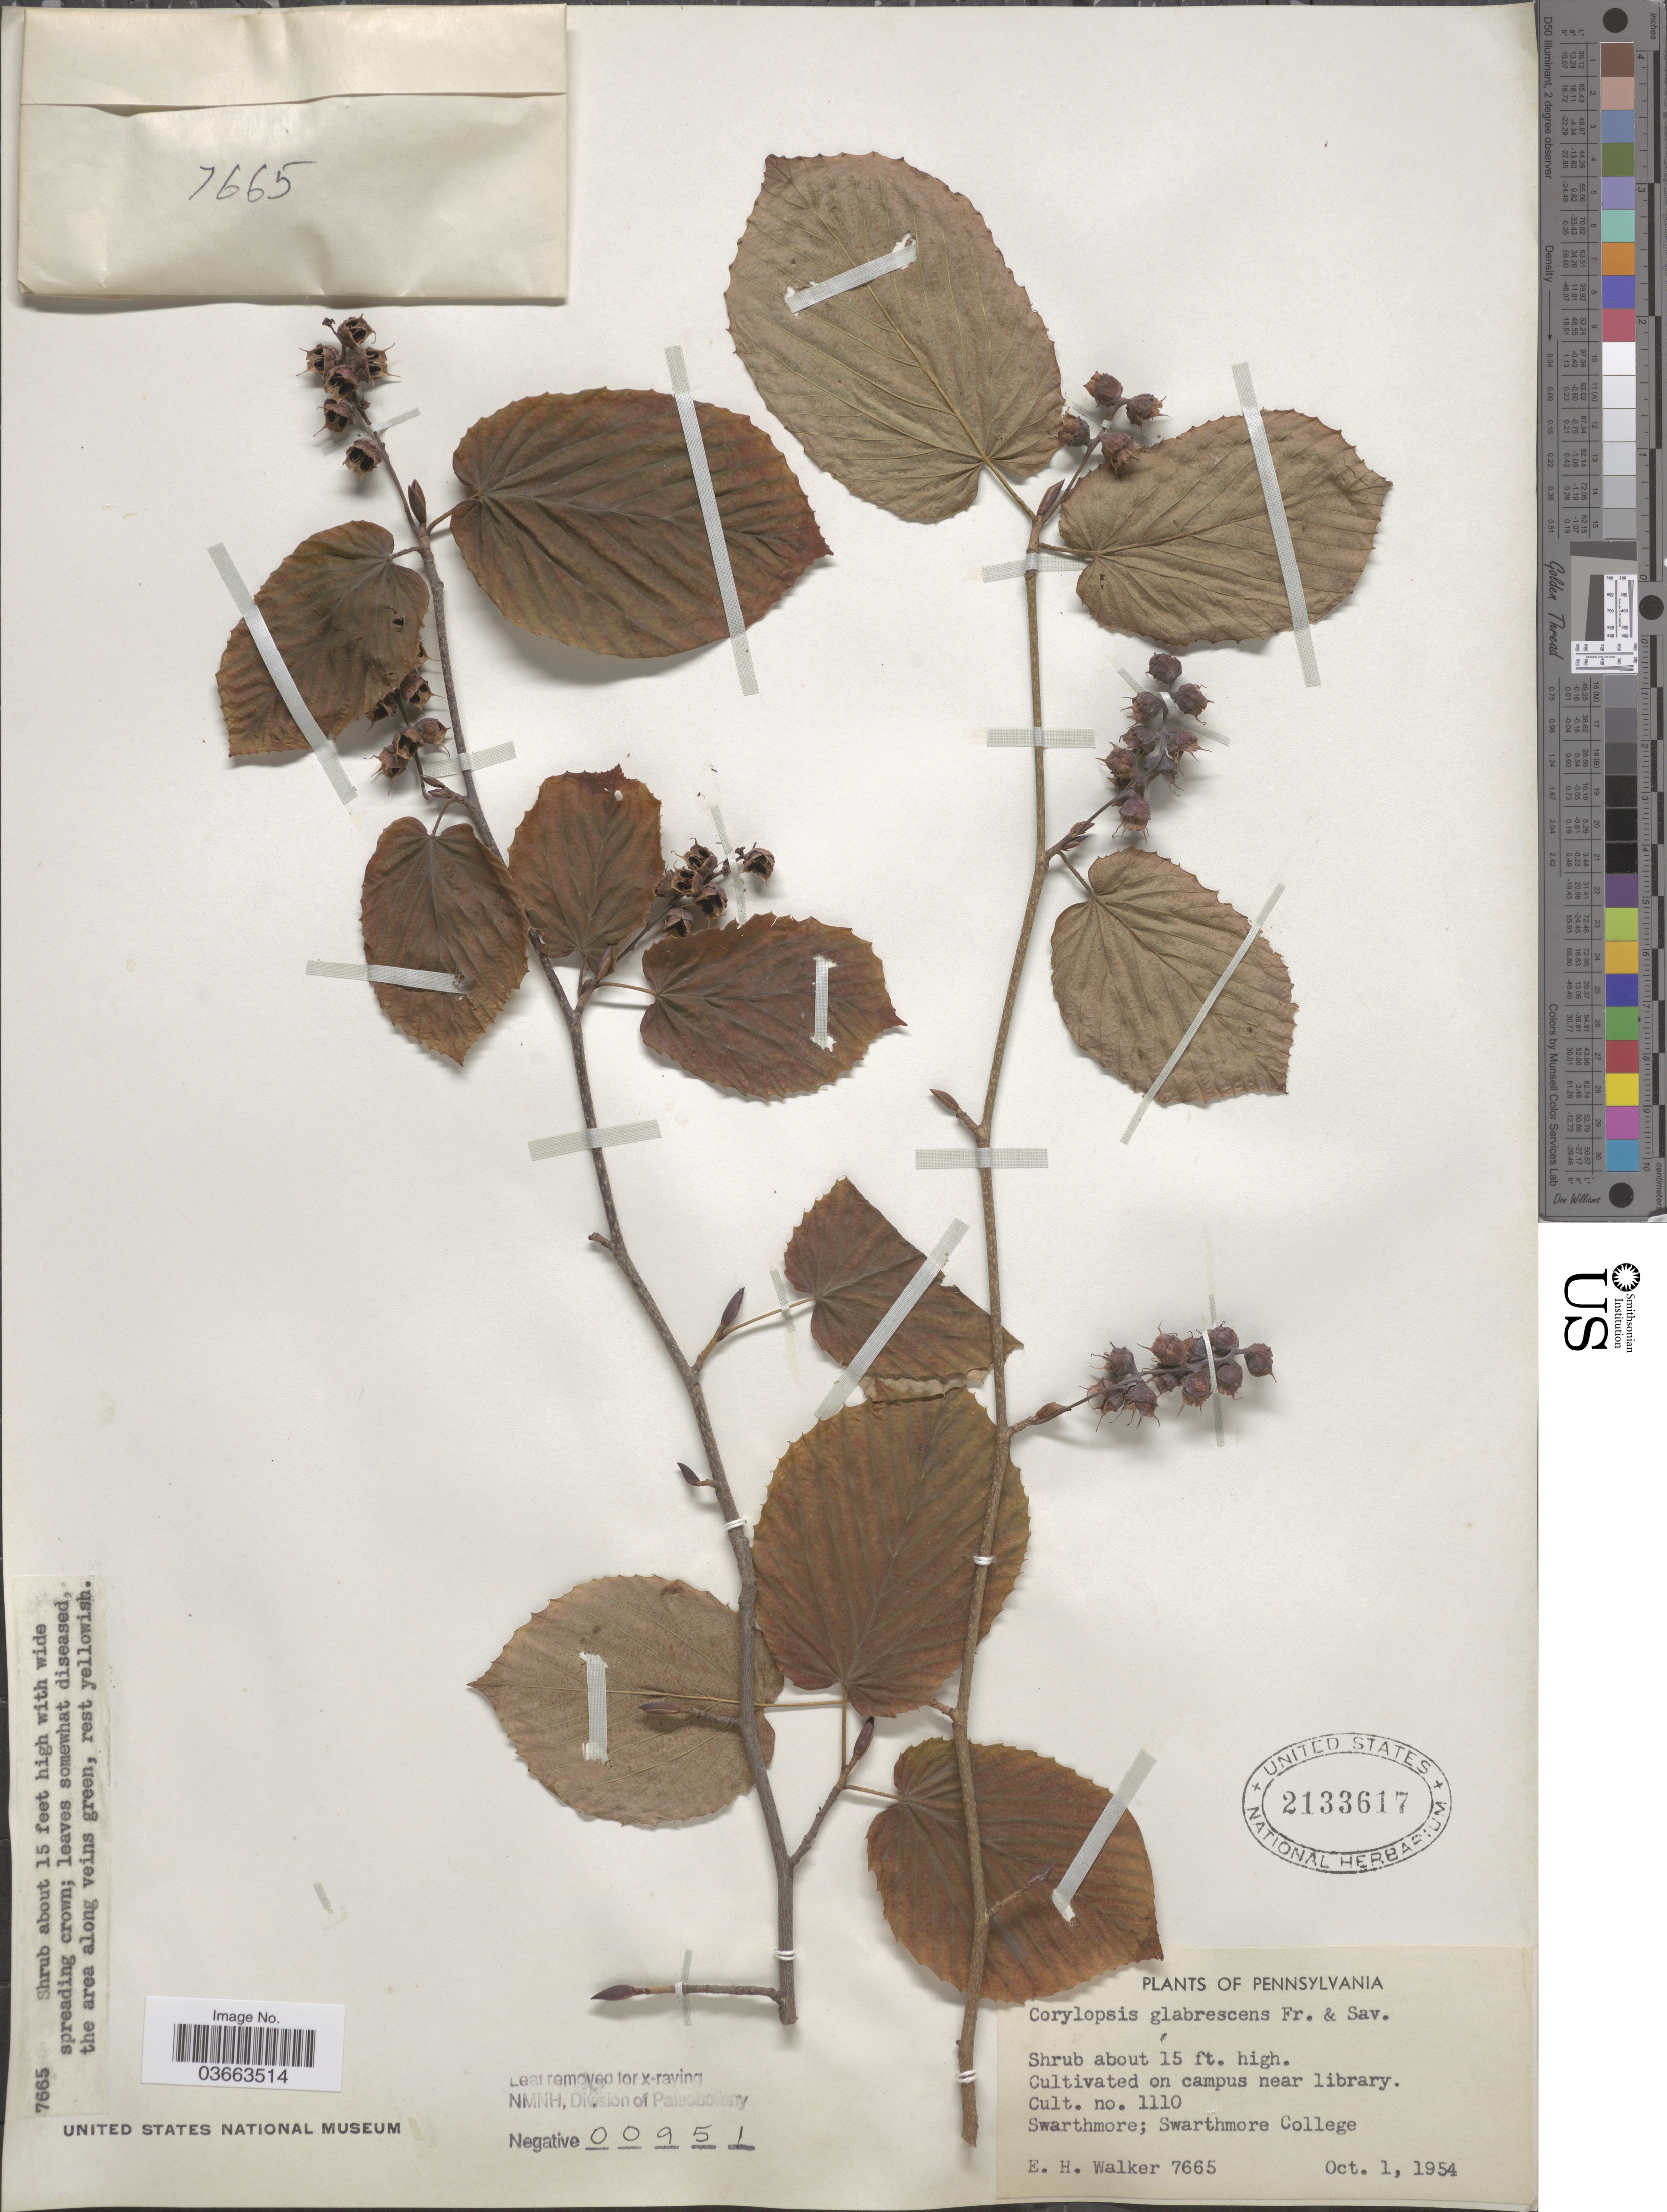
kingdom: Plantae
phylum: Tracheophyta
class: Magnoliopsida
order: Saxifragales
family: Hamamelidaceae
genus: Corylopsis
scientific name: Corylopsis glabrescens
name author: Franch. & Sav.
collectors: E. H. Walker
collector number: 7665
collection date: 1954-10-01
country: United States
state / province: Pennsylvania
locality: On campus near library. Swarthmore; Swarthmore College.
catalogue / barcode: US 2133617